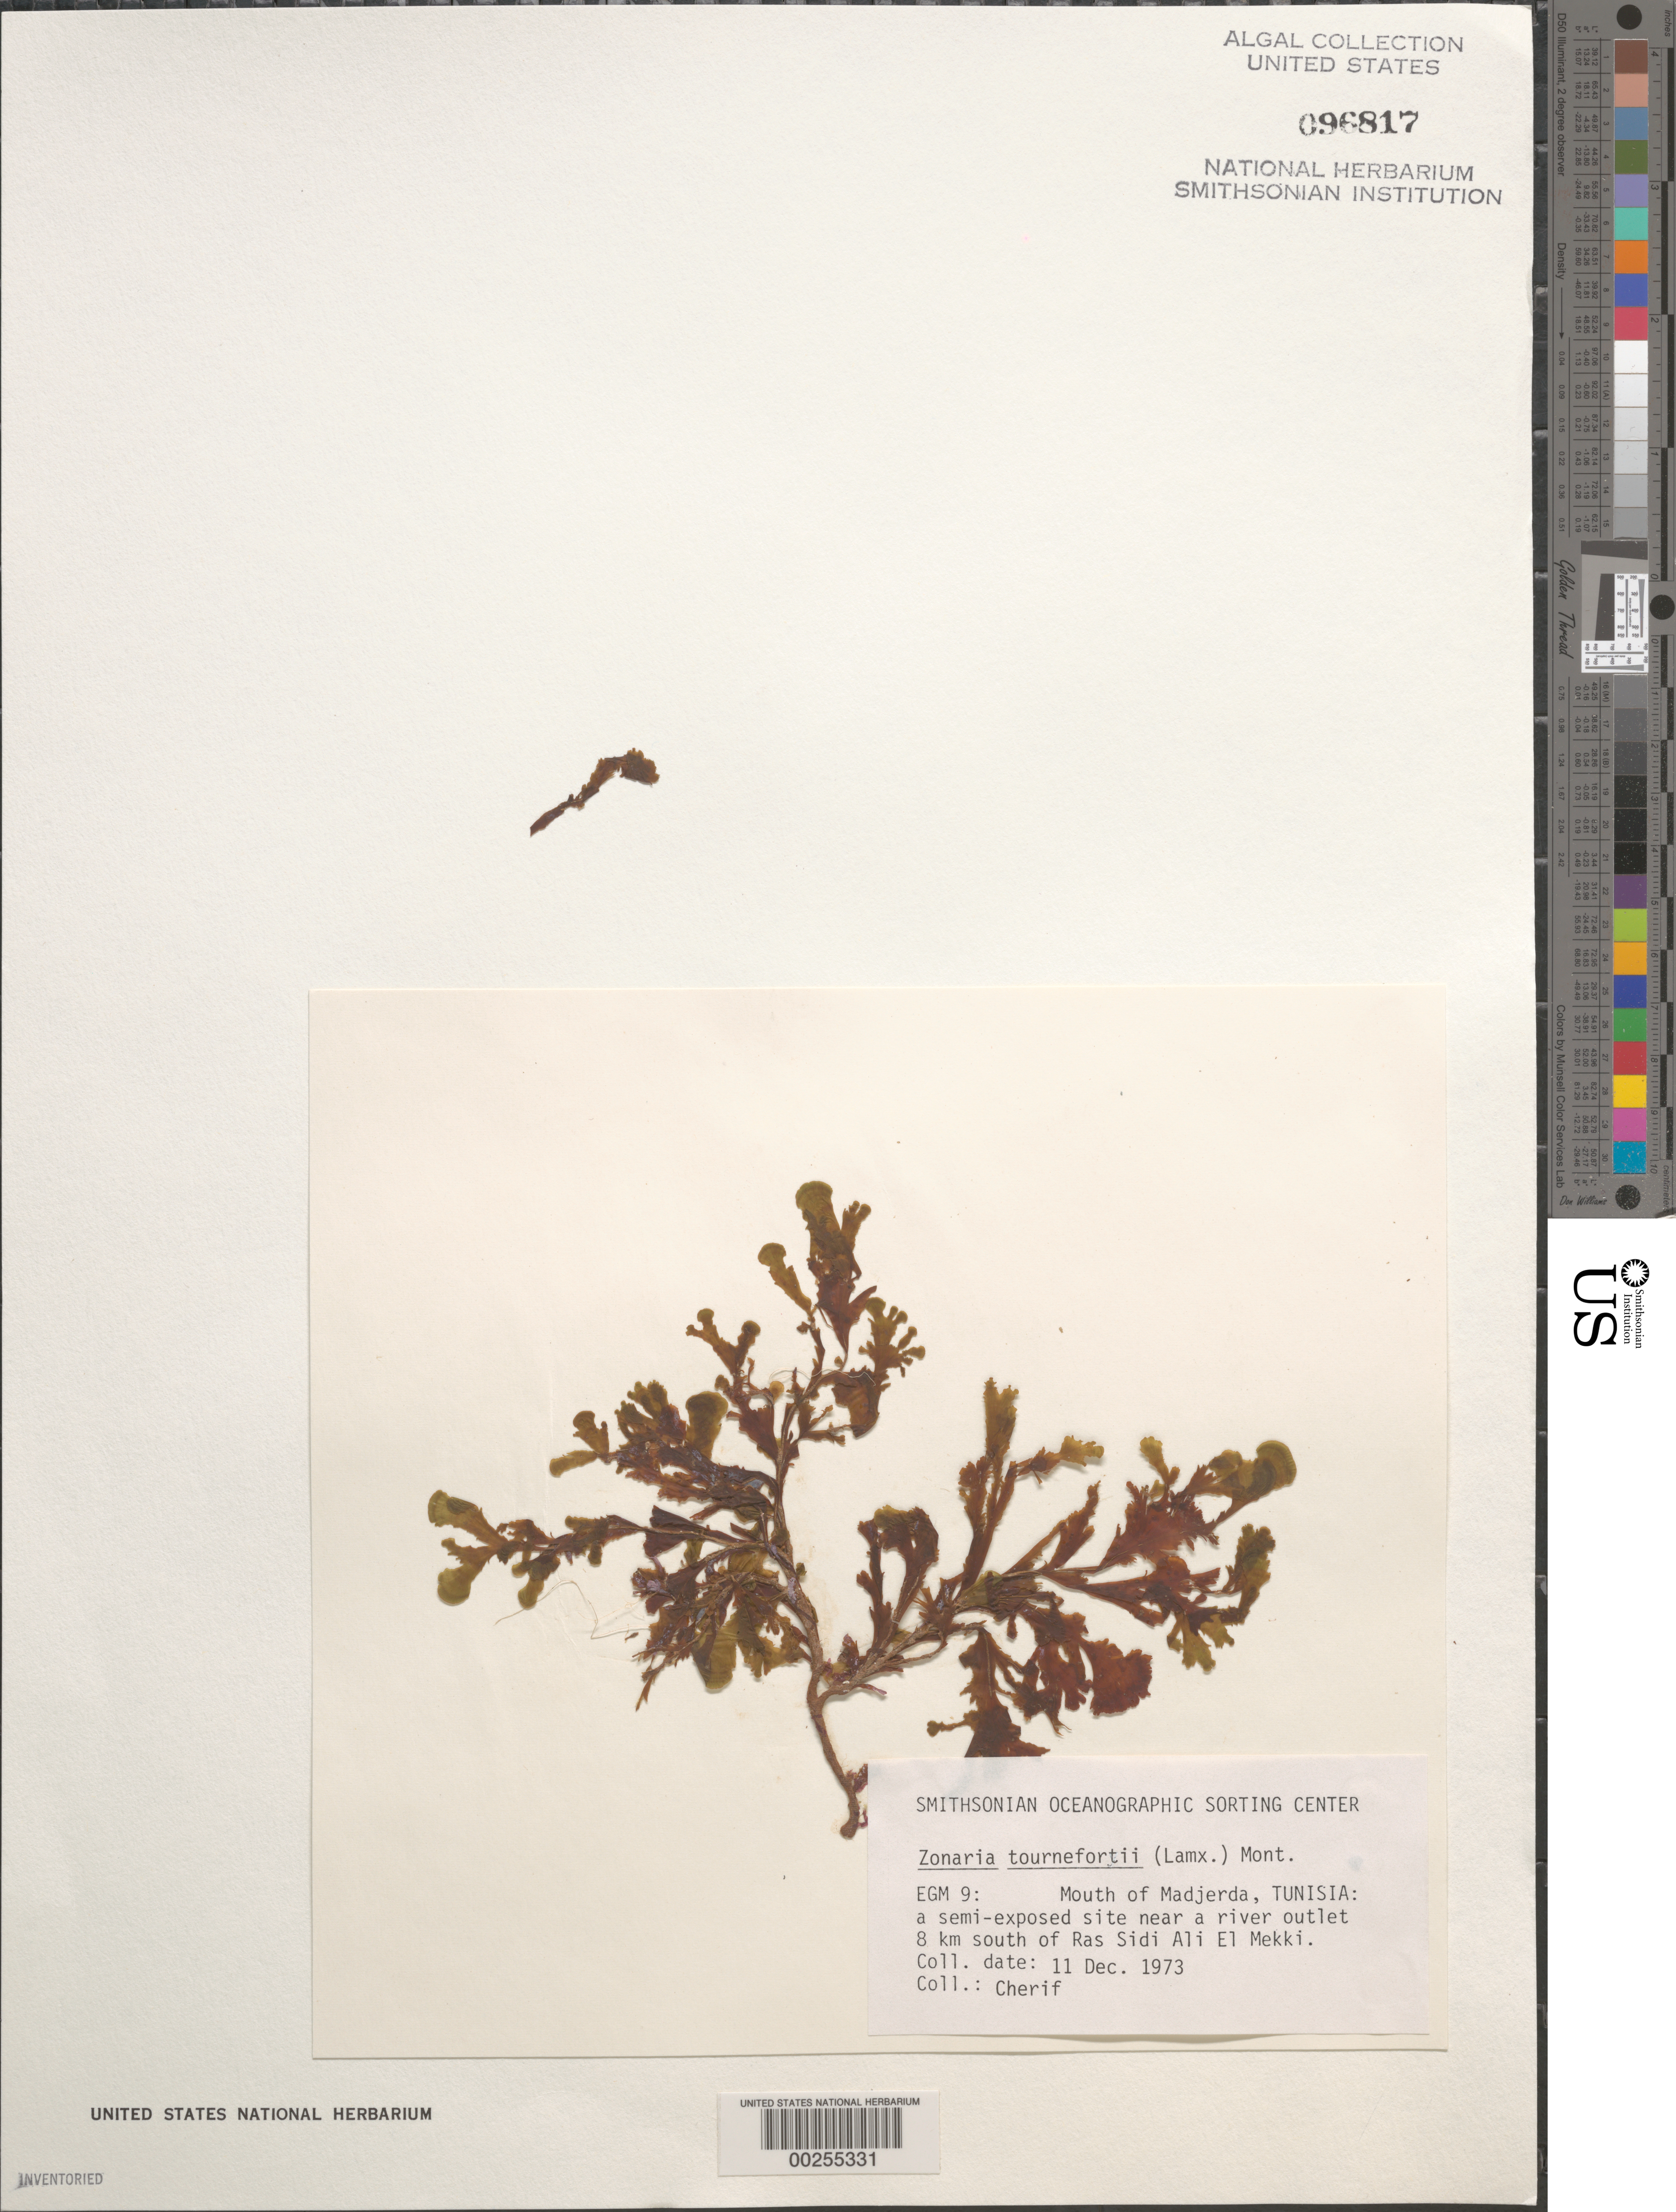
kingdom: Chromista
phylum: Ochrophyta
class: Phaeophyceae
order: Dictyotales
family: Dictyotaceae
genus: Zonaria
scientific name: Zonaria tournefortii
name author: (J.V.Lamouroux) Mont.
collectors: -. Cherif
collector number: EGM 9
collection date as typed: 11 Dec 1973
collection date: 1973-12-11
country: Tunisia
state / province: Tunis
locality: Madjerda mouth, eight km south of ras sidi ali el mekki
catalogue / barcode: US 96817